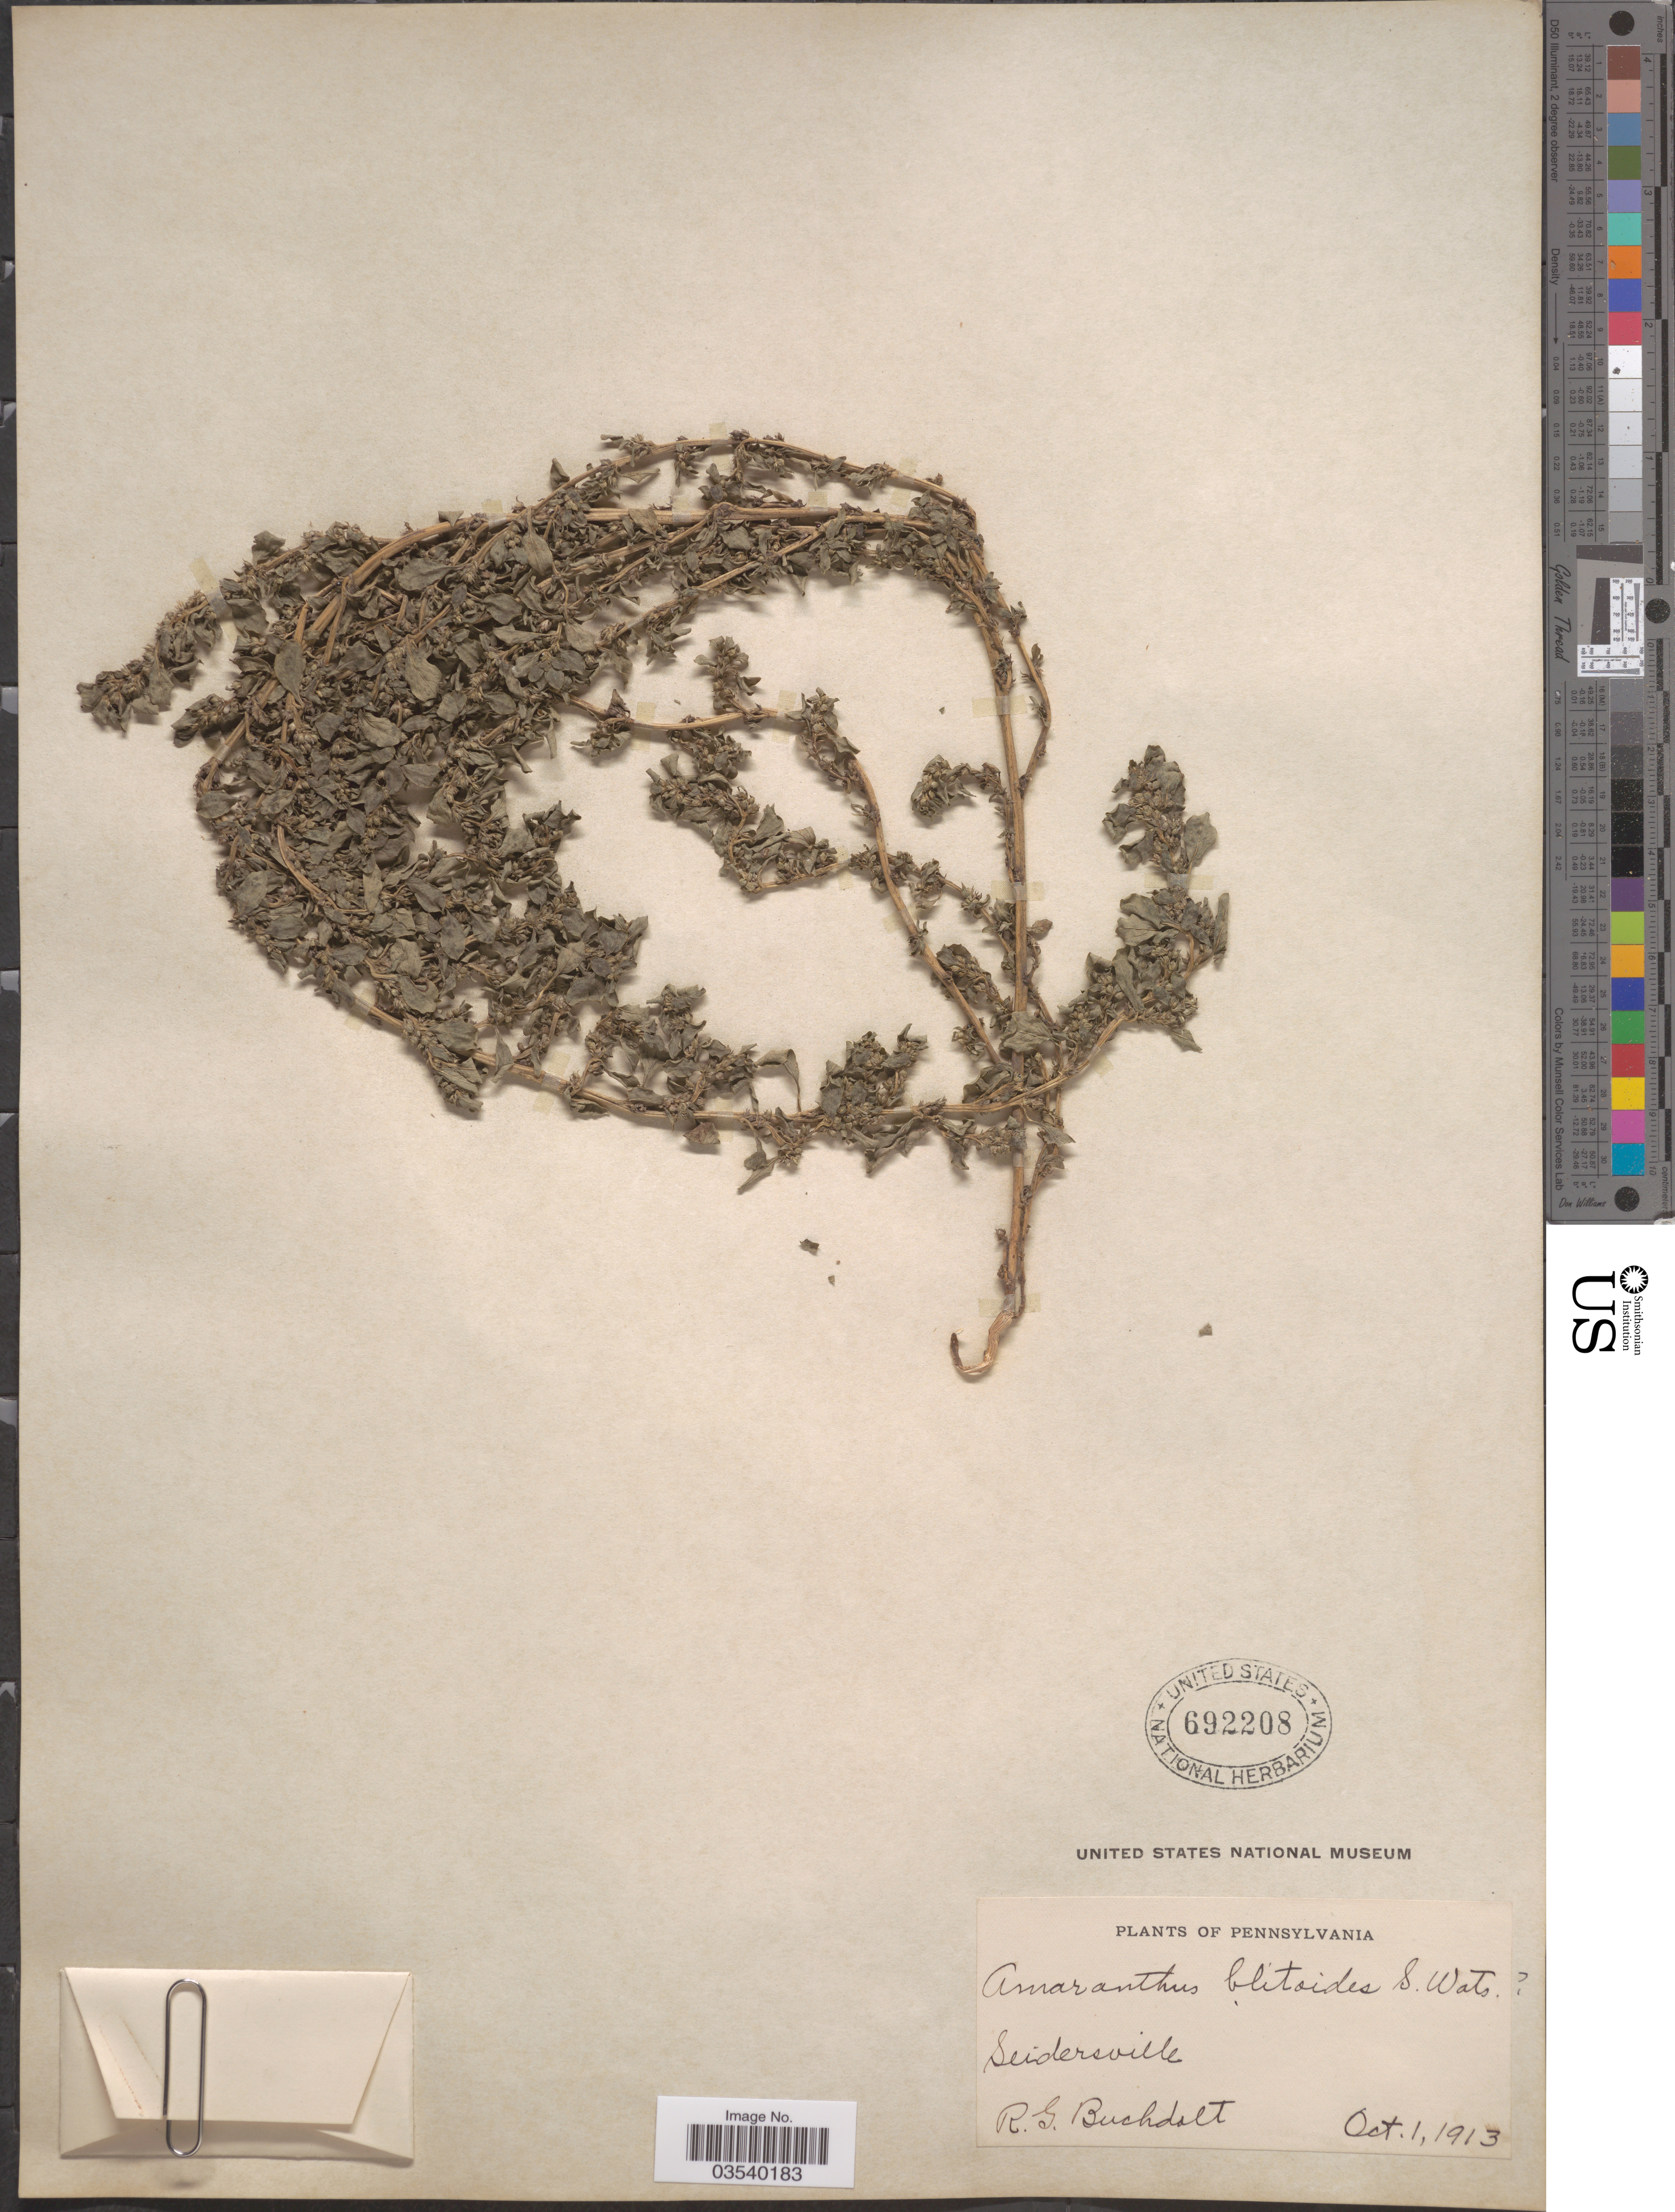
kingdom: Plantae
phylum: Tracheophyta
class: Magnoliopsida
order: Caryophyllales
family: Amaranthaceae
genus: Amaranthus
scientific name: Amaranthus blitoides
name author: S. Watson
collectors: R. Buchdolt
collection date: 1913-10-01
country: United States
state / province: Pennsylvania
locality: Seidersville.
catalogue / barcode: US 692208